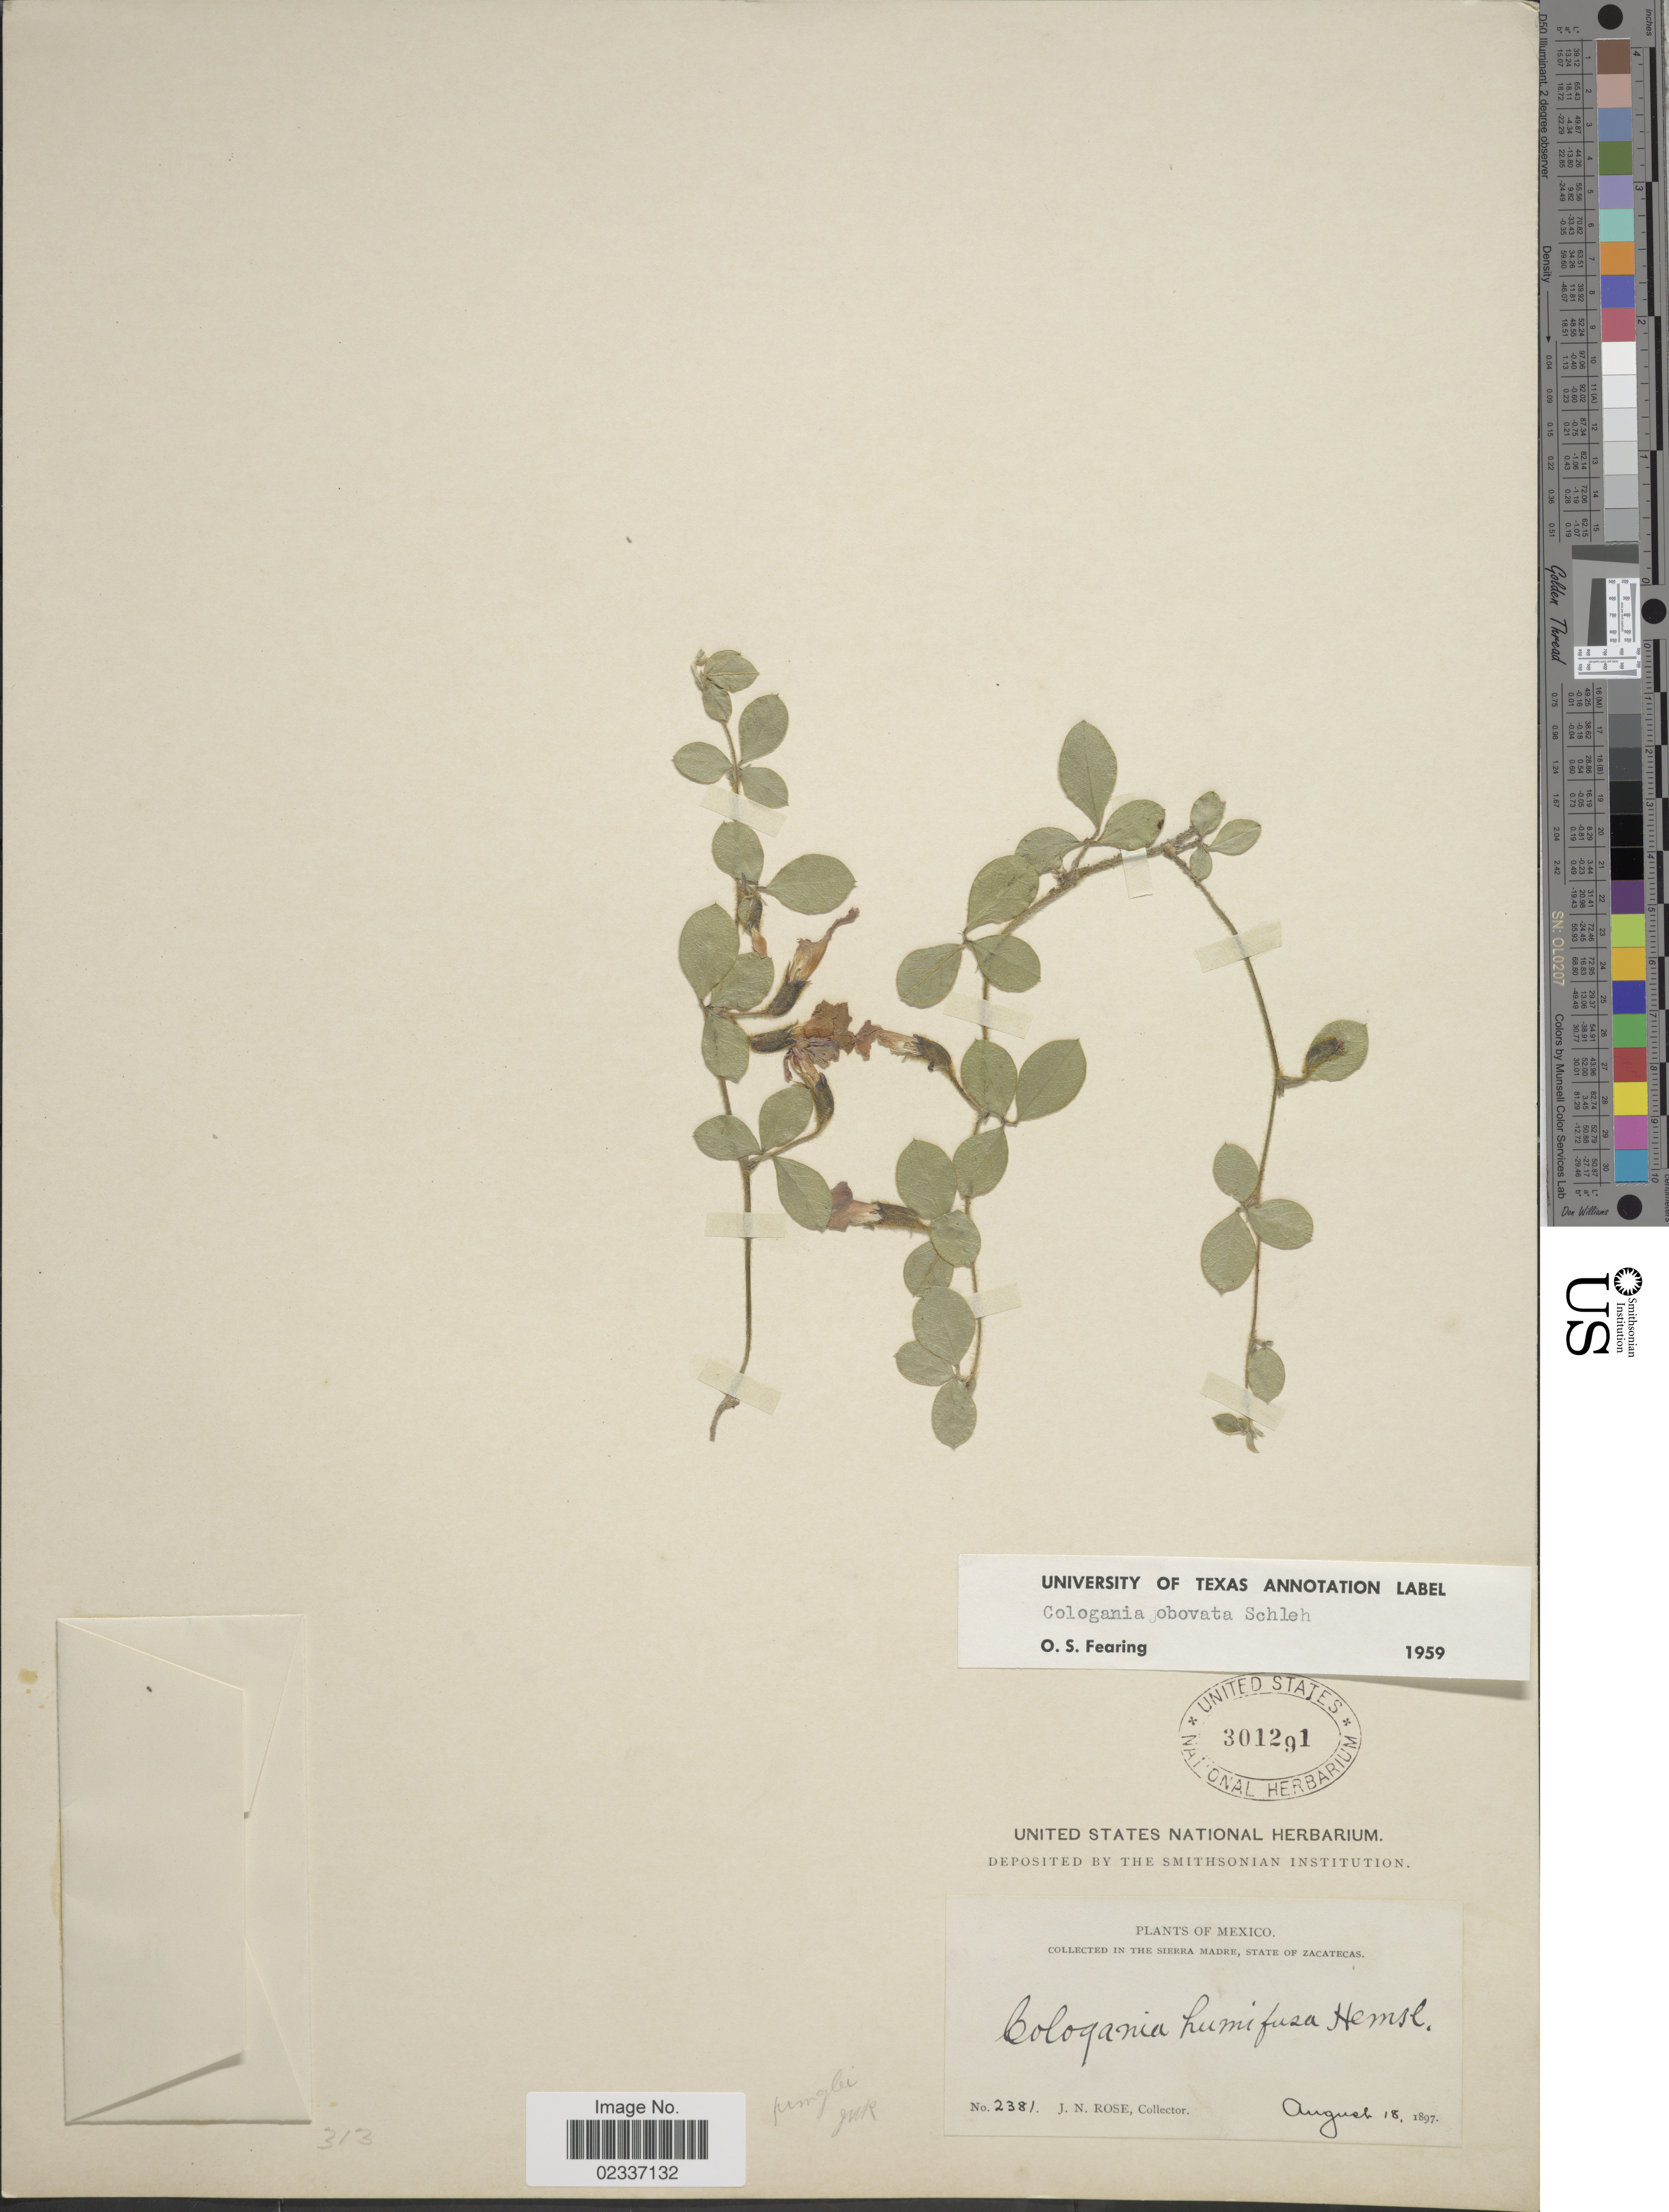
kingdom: Plantae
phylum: Tracheophyta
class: Magnoliopsida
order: Fabales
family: Fabaceae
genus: Cologania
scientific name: Cologania obovata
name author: Schltdl.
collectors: J. N. Rose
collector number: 2381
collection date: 1897-08-18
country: Mexico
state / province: Zacatecas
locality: In The Sierra Madre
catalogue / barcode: US 301291